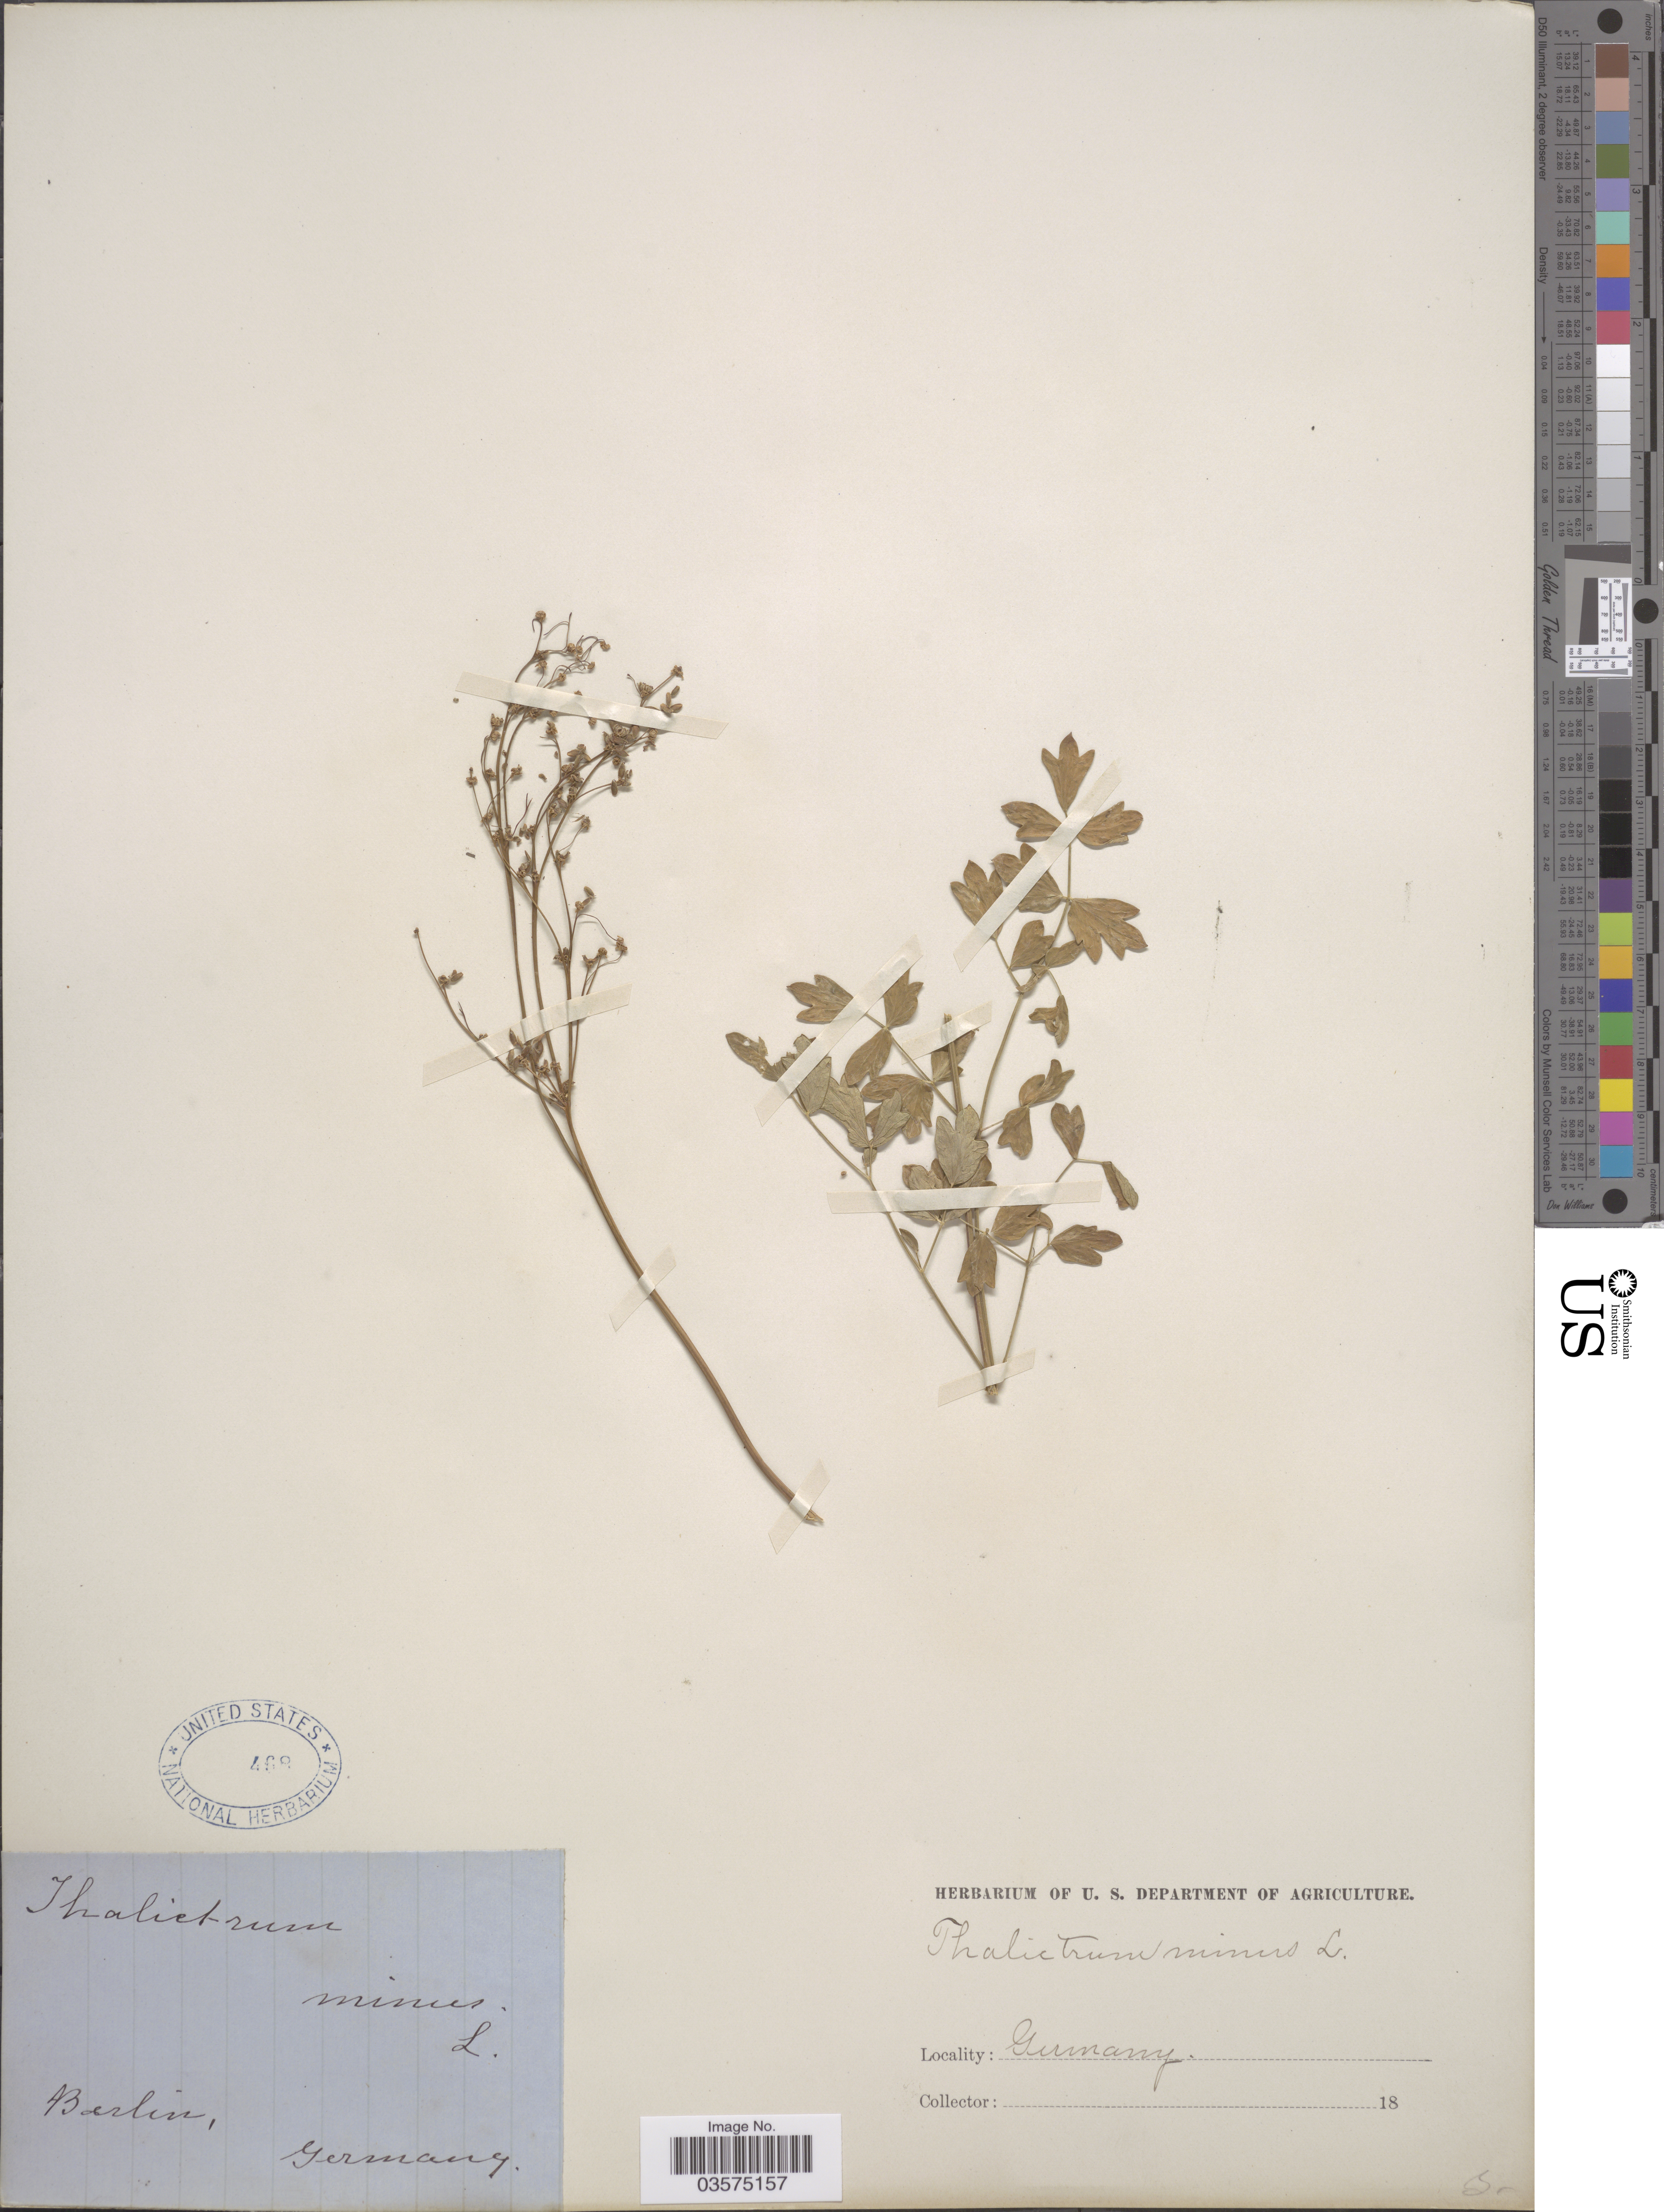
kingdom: Plantae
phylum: Tracheophyta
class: Magnoliopsida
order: Ranunculales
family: Ranunculaceae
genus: Thalictrum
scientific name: Thalictrum minus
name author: L.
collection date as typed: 18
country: Germany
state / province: Berlin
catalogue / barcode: US 468